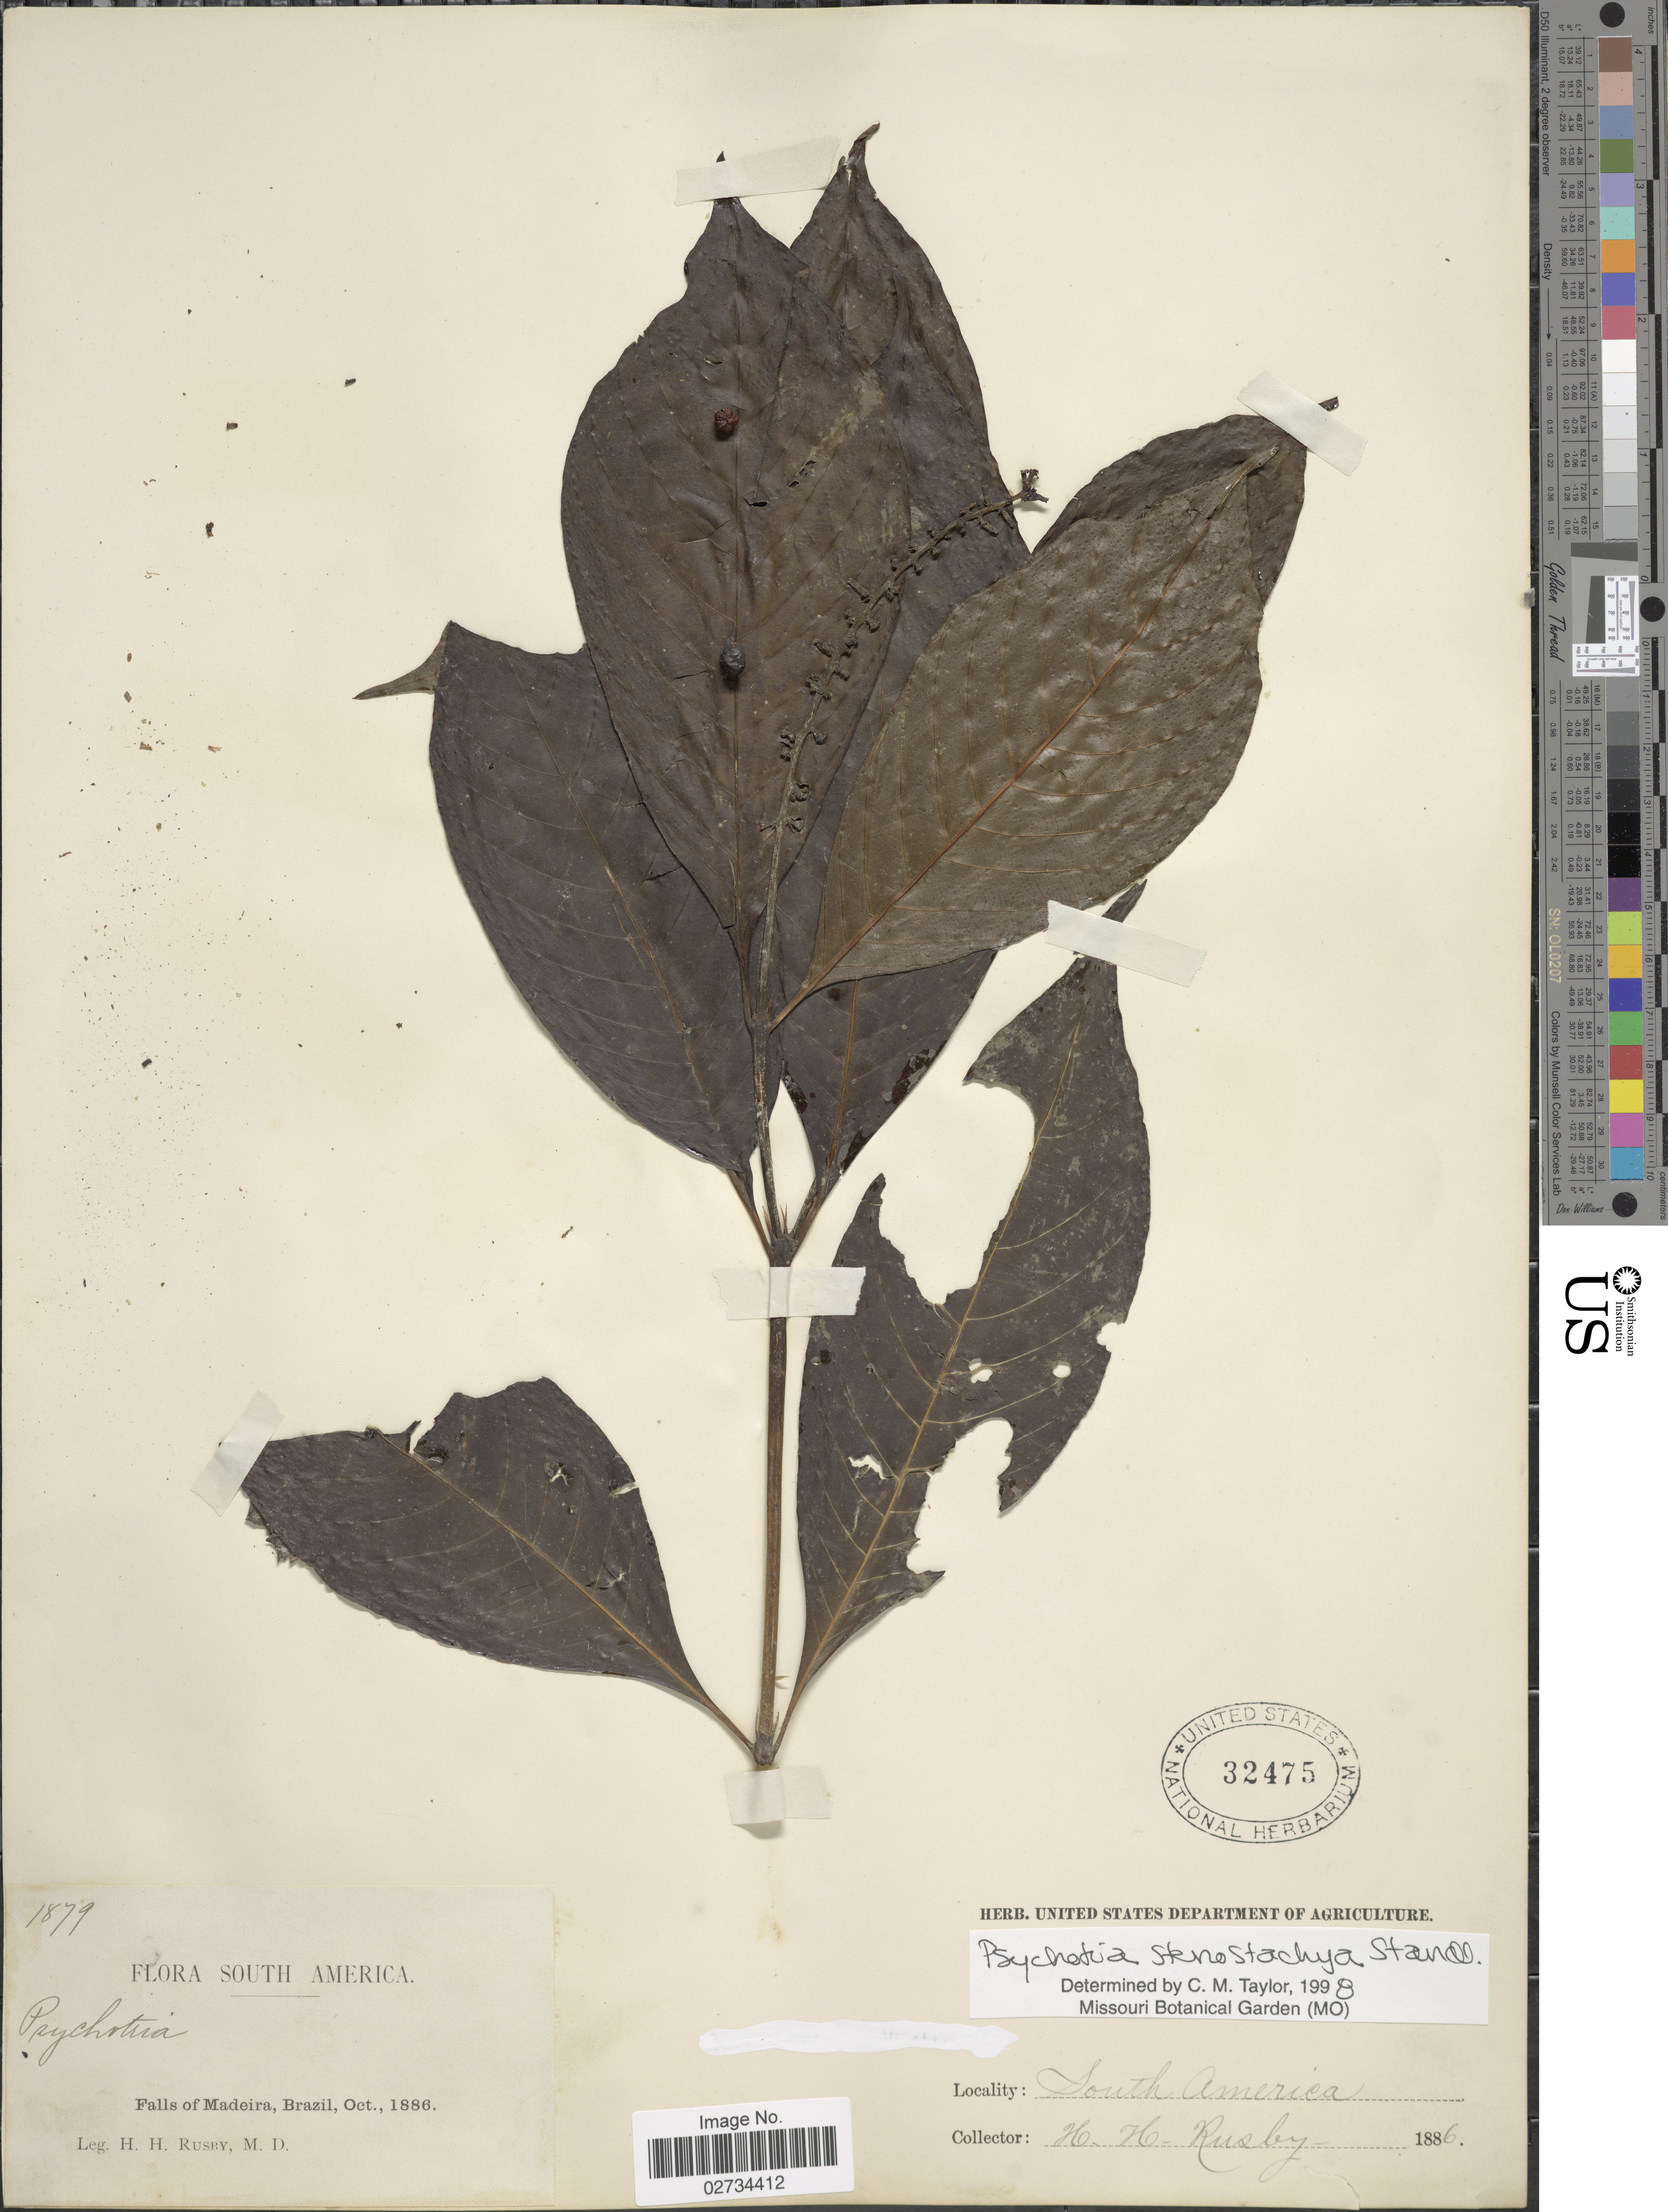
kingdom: Plantae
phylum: Tracheophyta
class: Magnoliopsida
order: Gentianales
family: Rubiaceae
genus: Psychotria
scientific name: Psychotria stenostachya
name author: Standl.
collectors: H. H. Rusby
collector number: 1879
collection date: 1886-10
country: Brazil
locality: Falls of Madeira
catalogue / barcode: US 32475